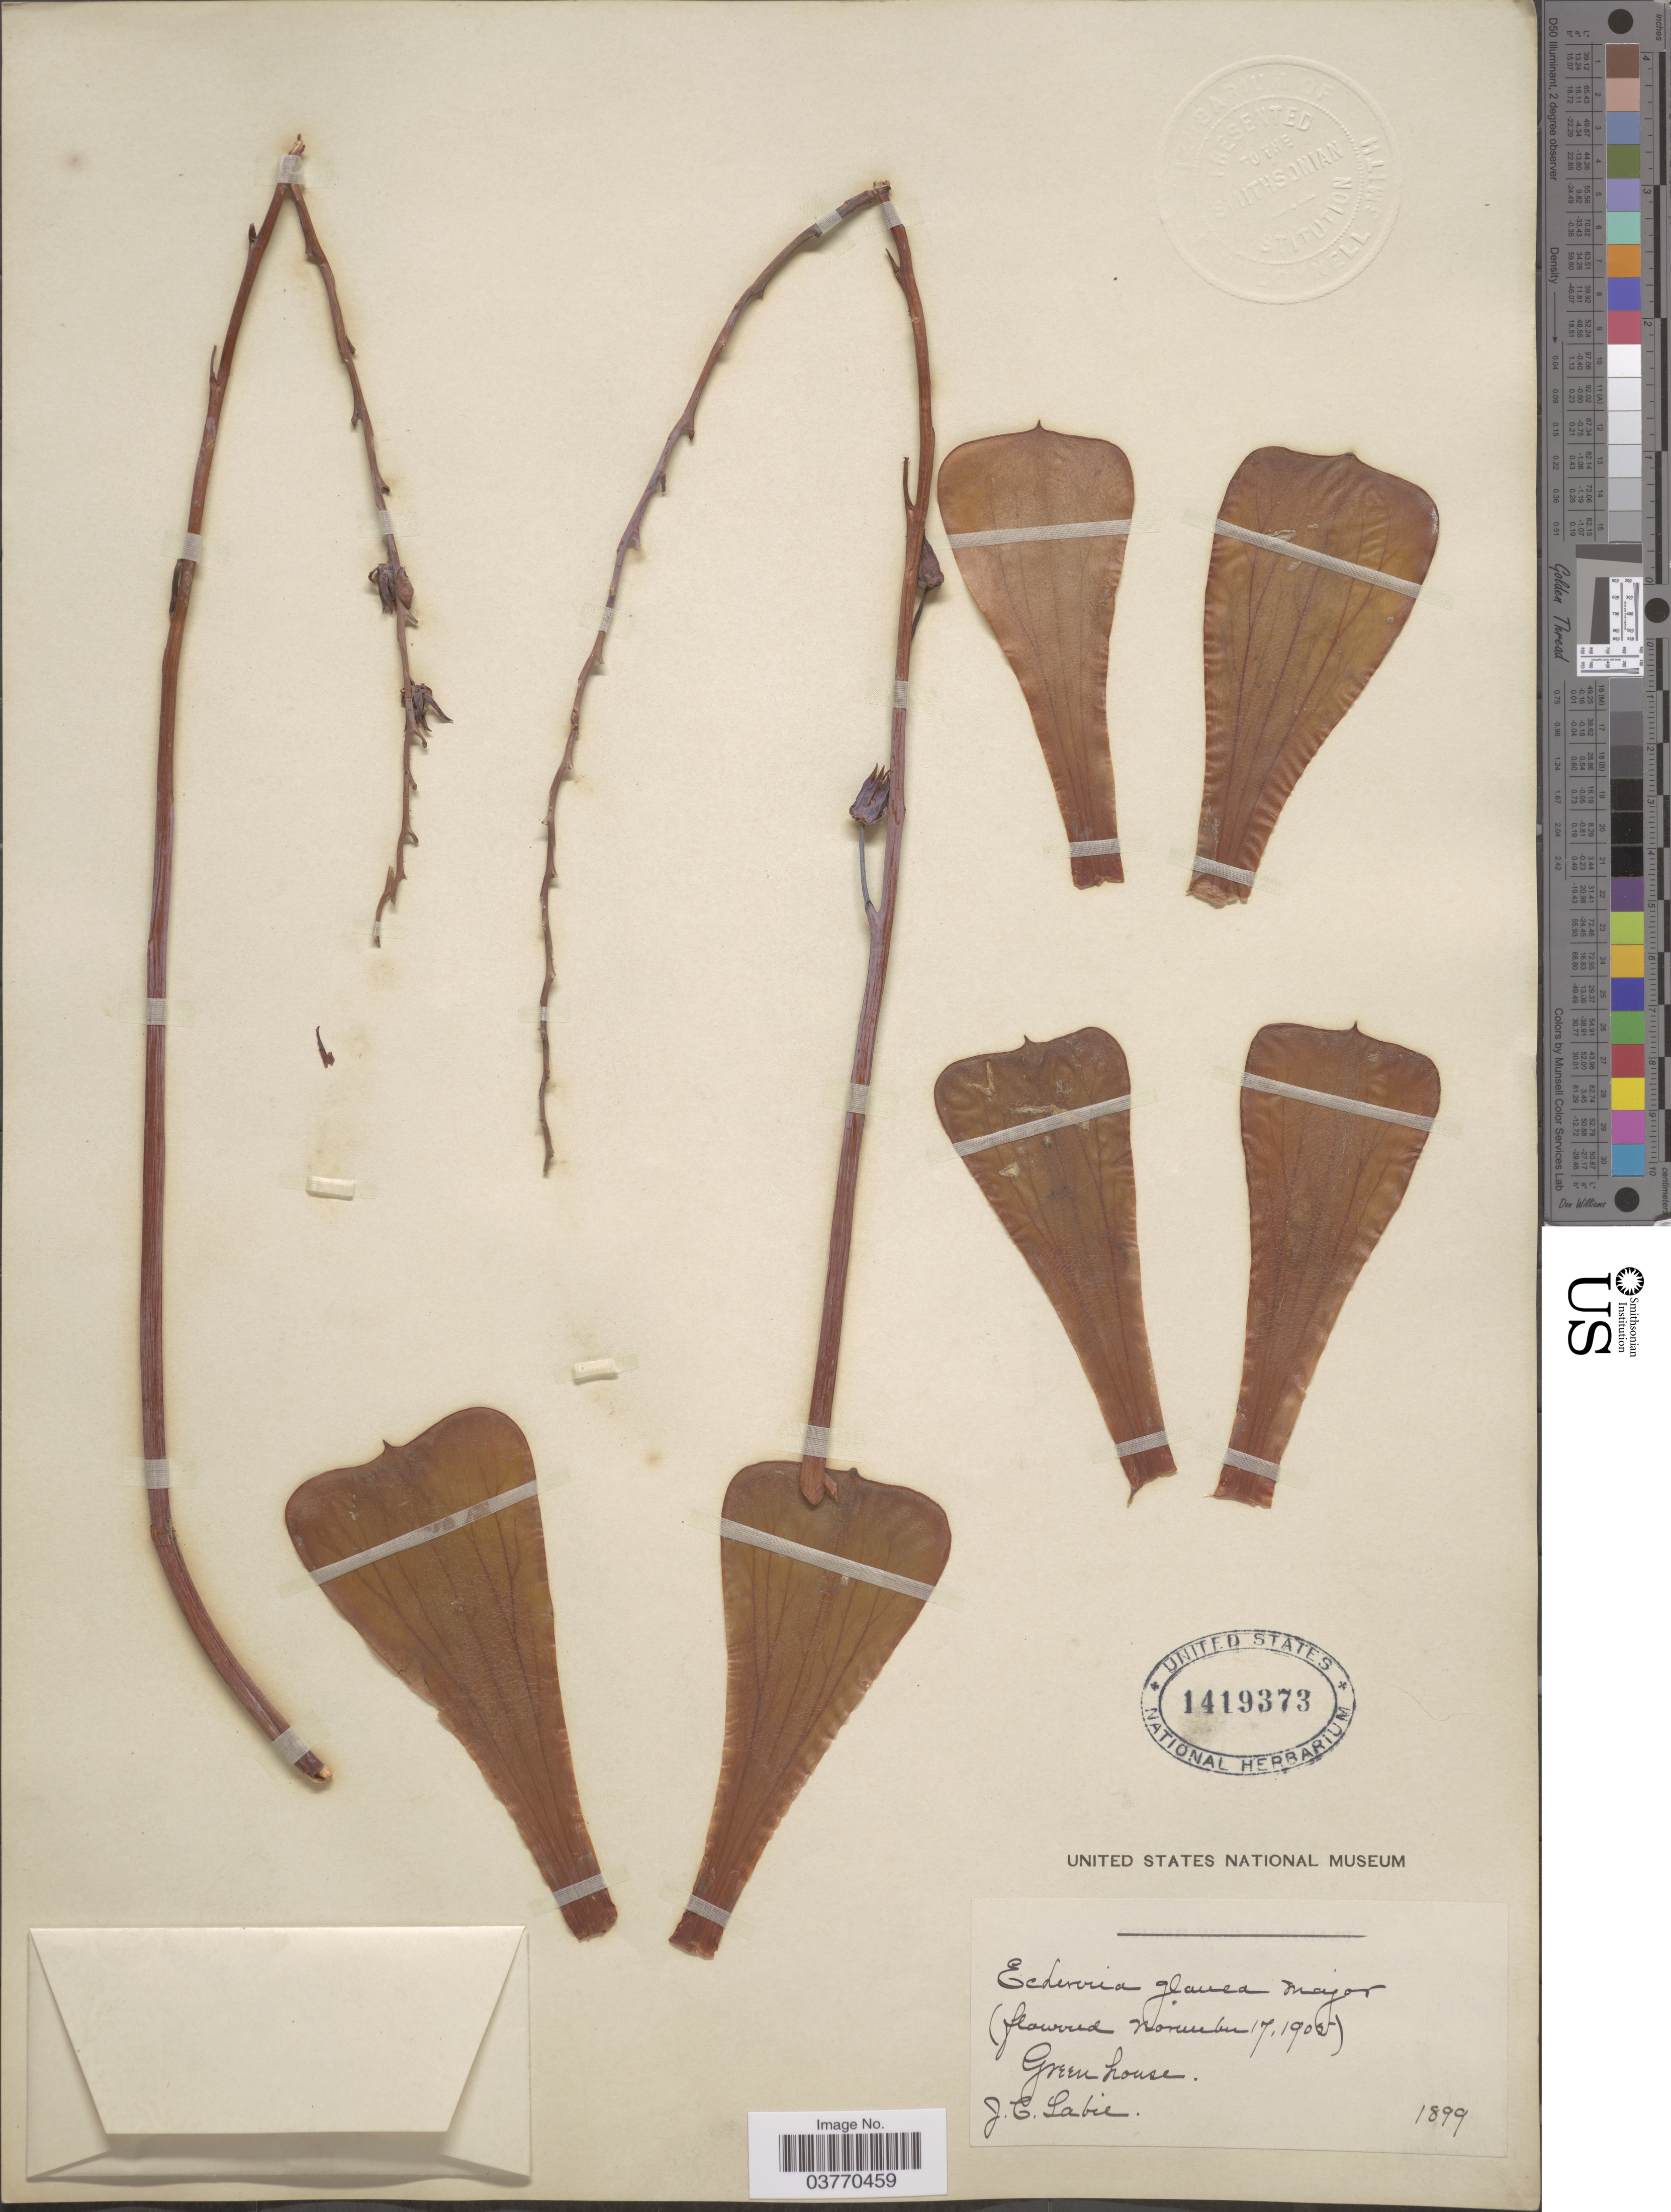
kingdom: Plantae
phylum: Tracheophyta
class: Magnoliopsida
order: Saxifragales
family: Crassulaceae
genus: Echeveria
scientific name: Echeveria pumila var. glauca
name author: (Baker) E. Walther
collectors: J. Labie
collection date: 1899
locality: Greenhouse.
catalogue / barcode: US 1419373